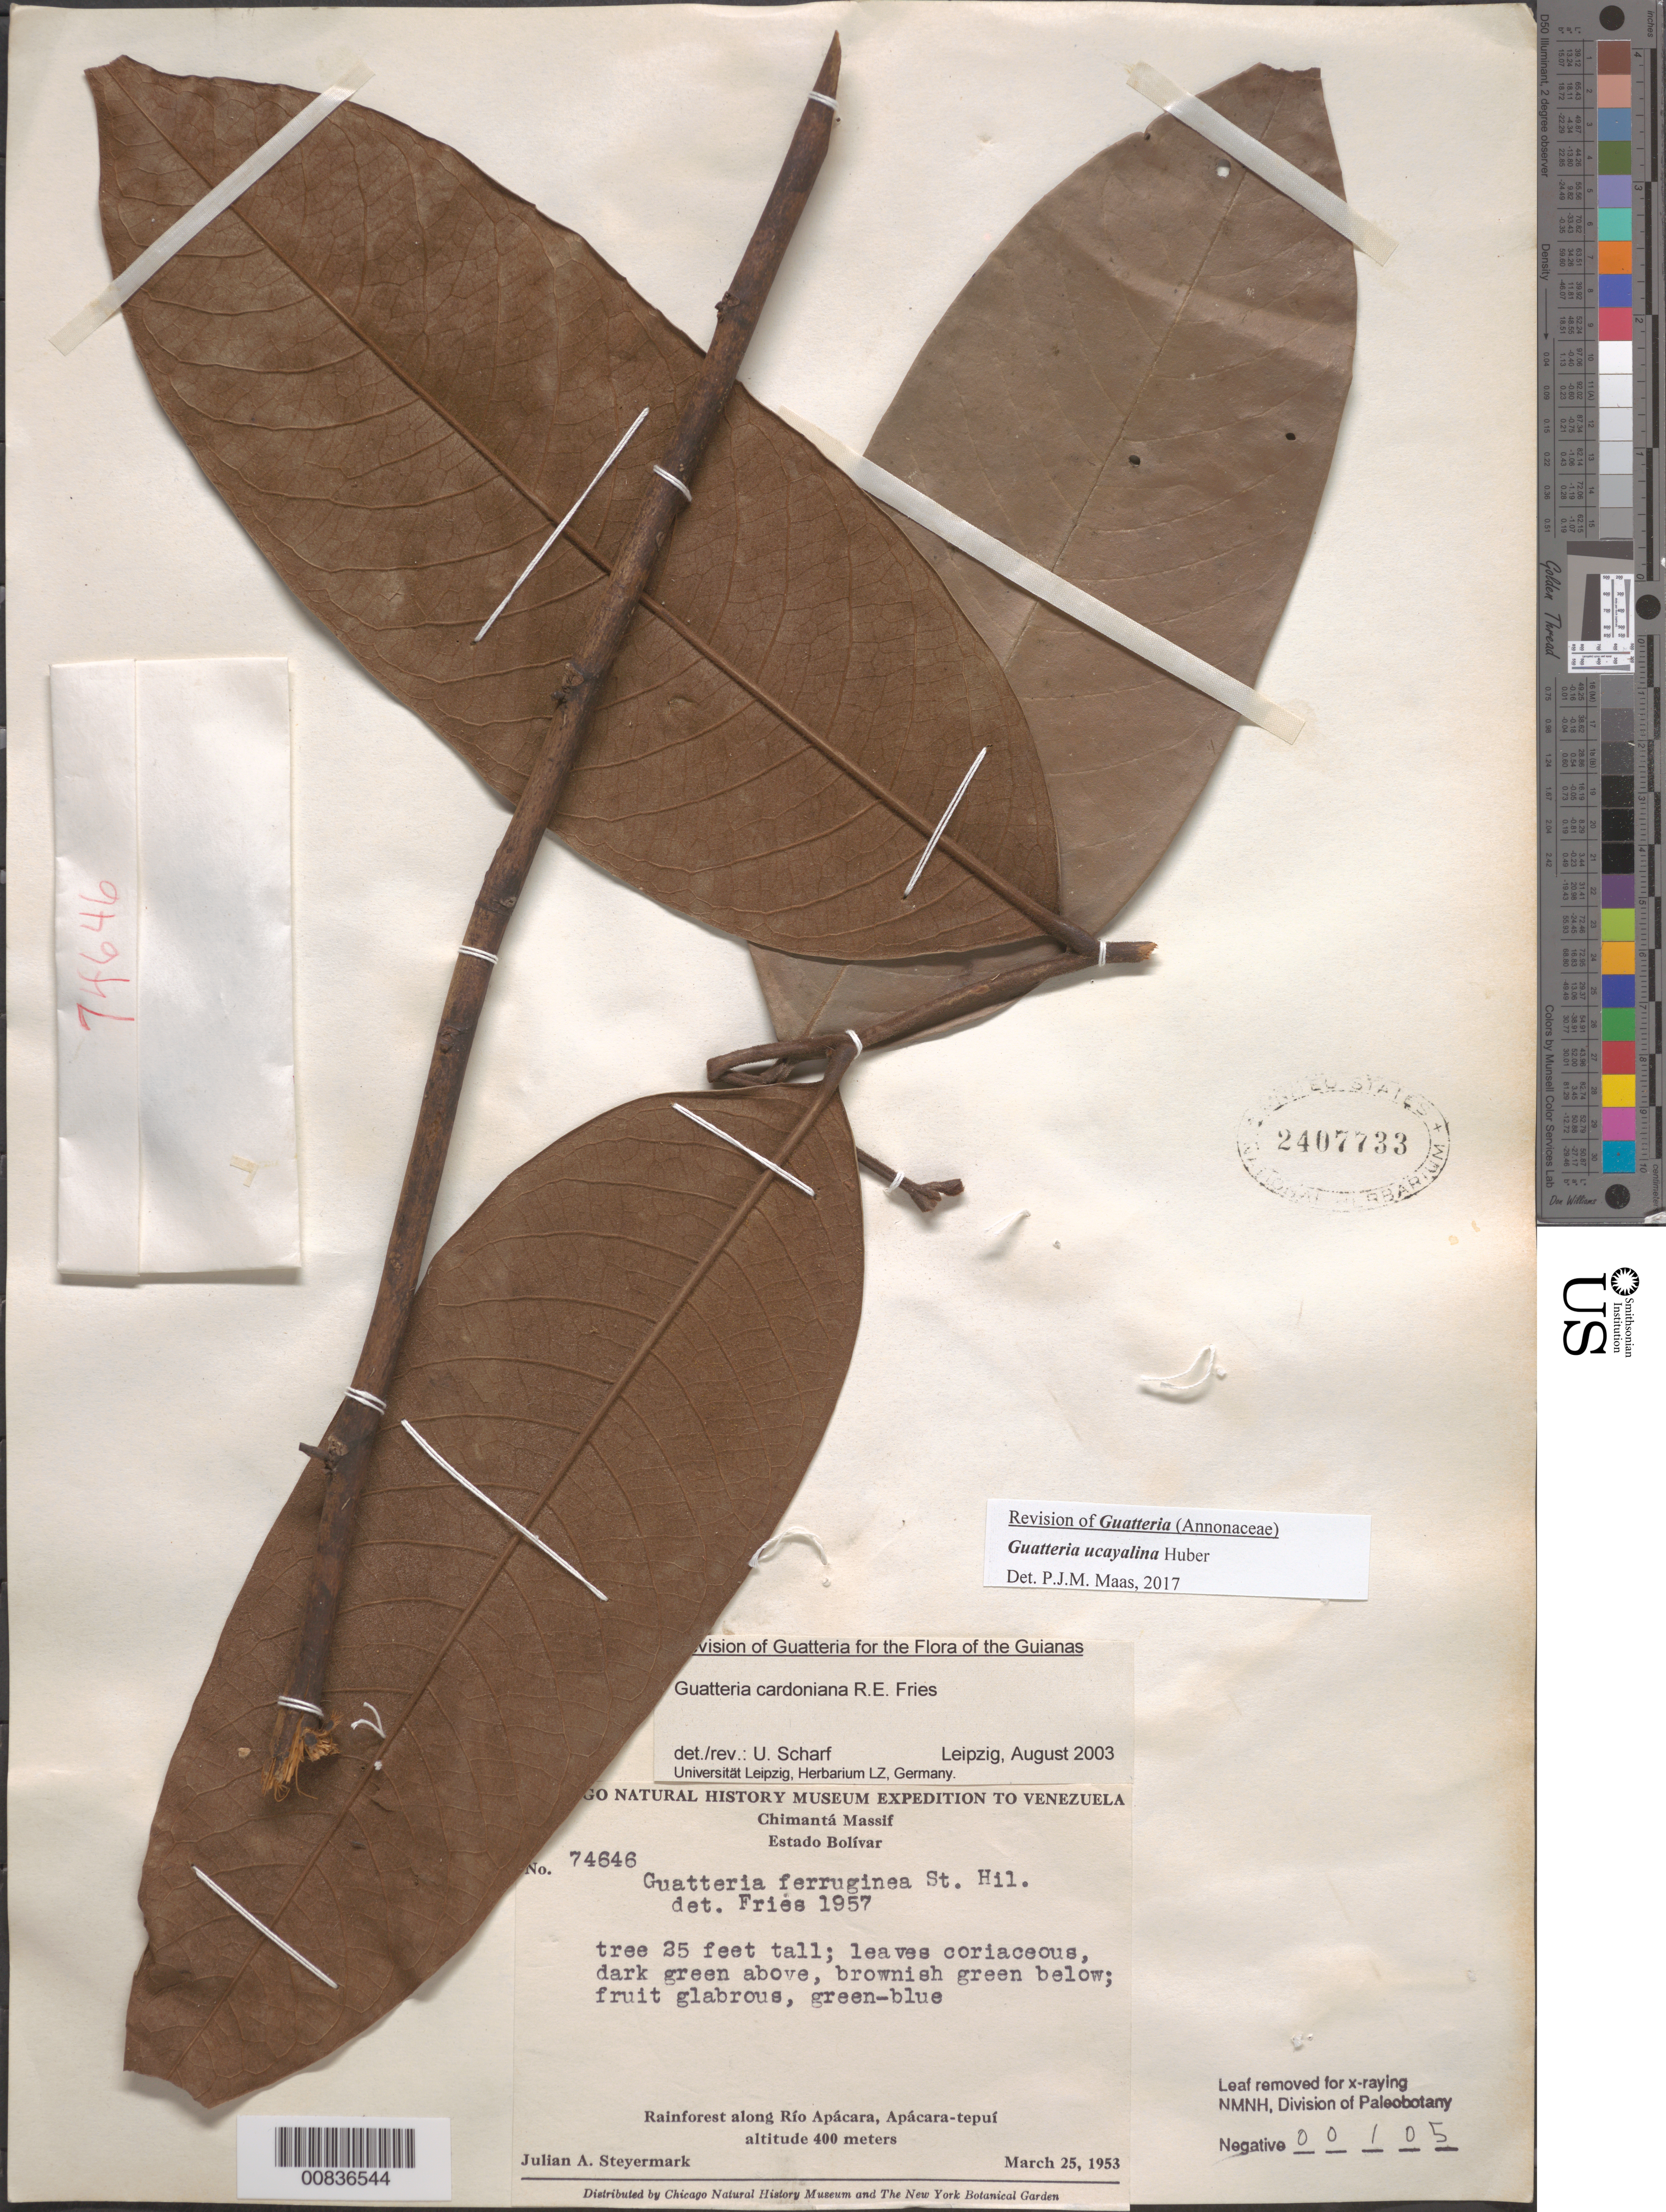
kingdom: Plantae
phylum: Tracheophyta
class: Magnoliopsida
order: Magnoliales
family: Annonaceae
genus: Guatteria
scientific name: Guatteria ucayalina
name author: Huber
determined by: Maas, Paul J.; Maas, H.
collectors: J. Steyermark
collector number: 74646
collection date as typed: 25-Mar-53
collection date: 1953-03-25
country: Venezuela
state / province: Bolívar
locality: Río Apácara, Apácara-tepuí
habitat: Rainforest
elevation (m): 400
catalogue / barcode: US 2407733